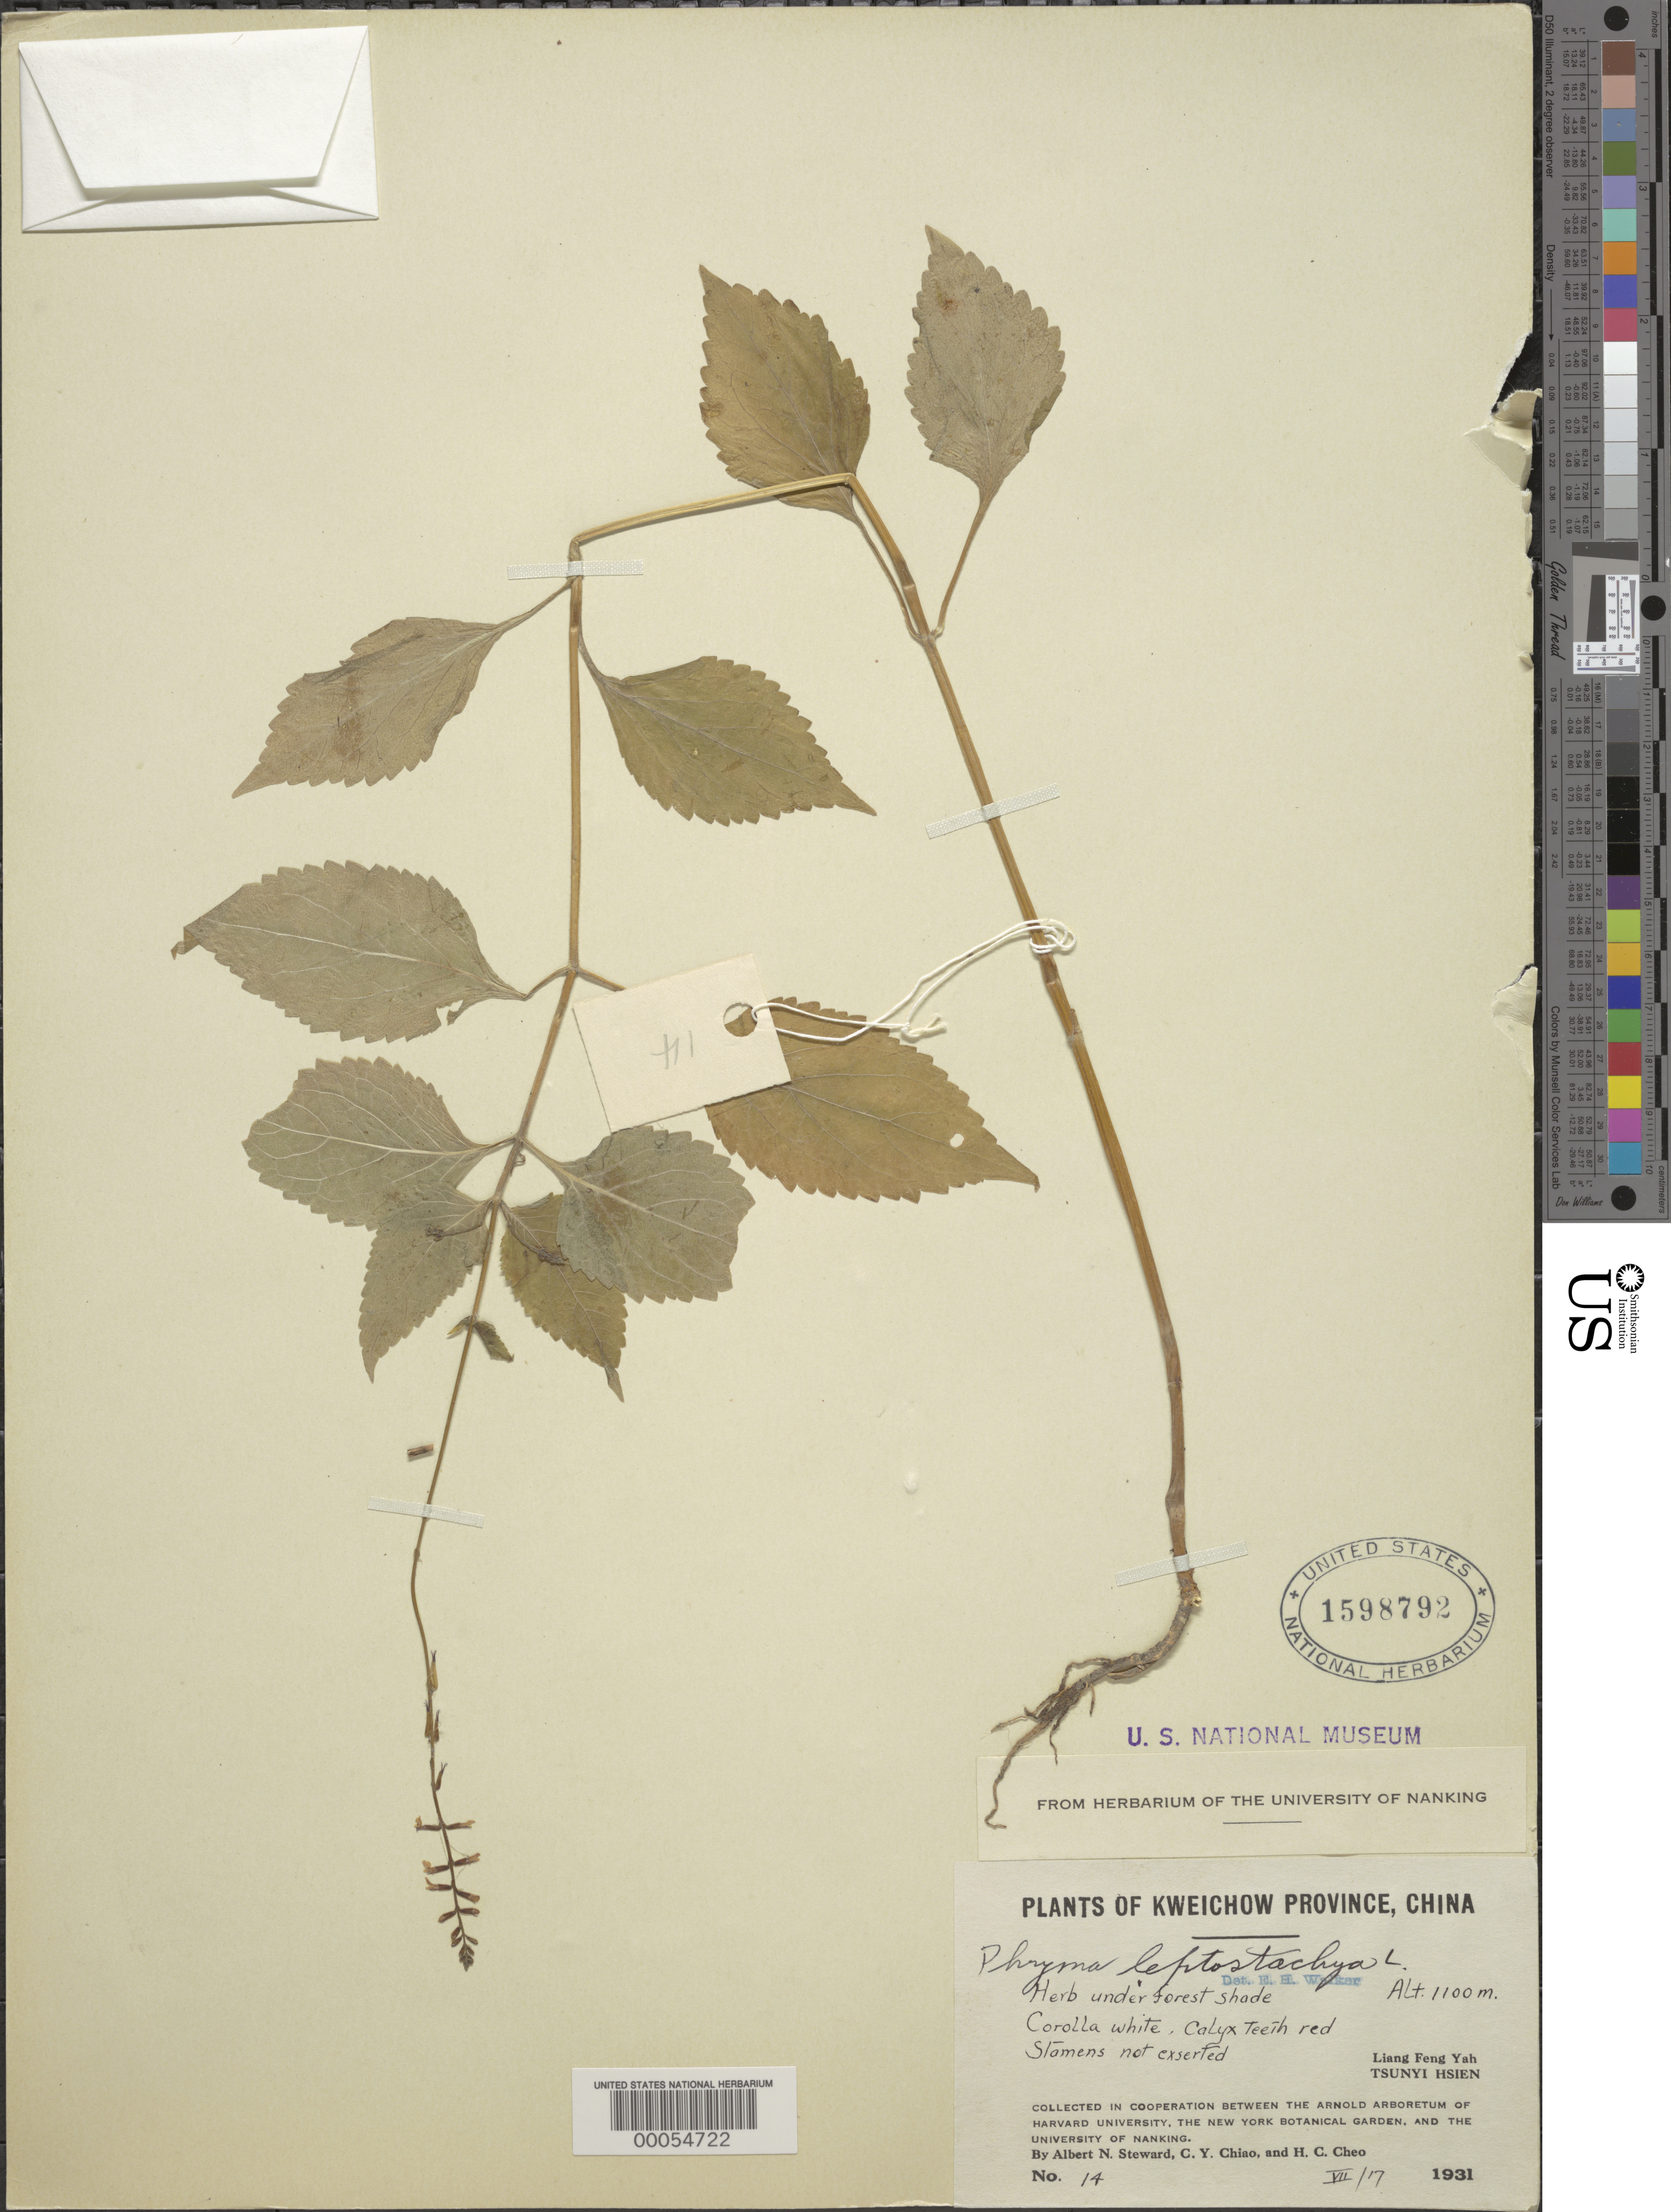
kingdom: Plantae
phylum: Tracheophyta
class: Magnoliopsida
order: Lamiales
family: Phrymaceae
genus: Phryma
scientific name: Phryma leptostachya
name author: L.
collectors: A. N. Steward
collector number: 14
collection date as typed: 17 Jul 1931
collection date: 1931-07-17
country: China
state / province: Guizhou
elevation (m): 1100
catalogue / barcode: US 1598792